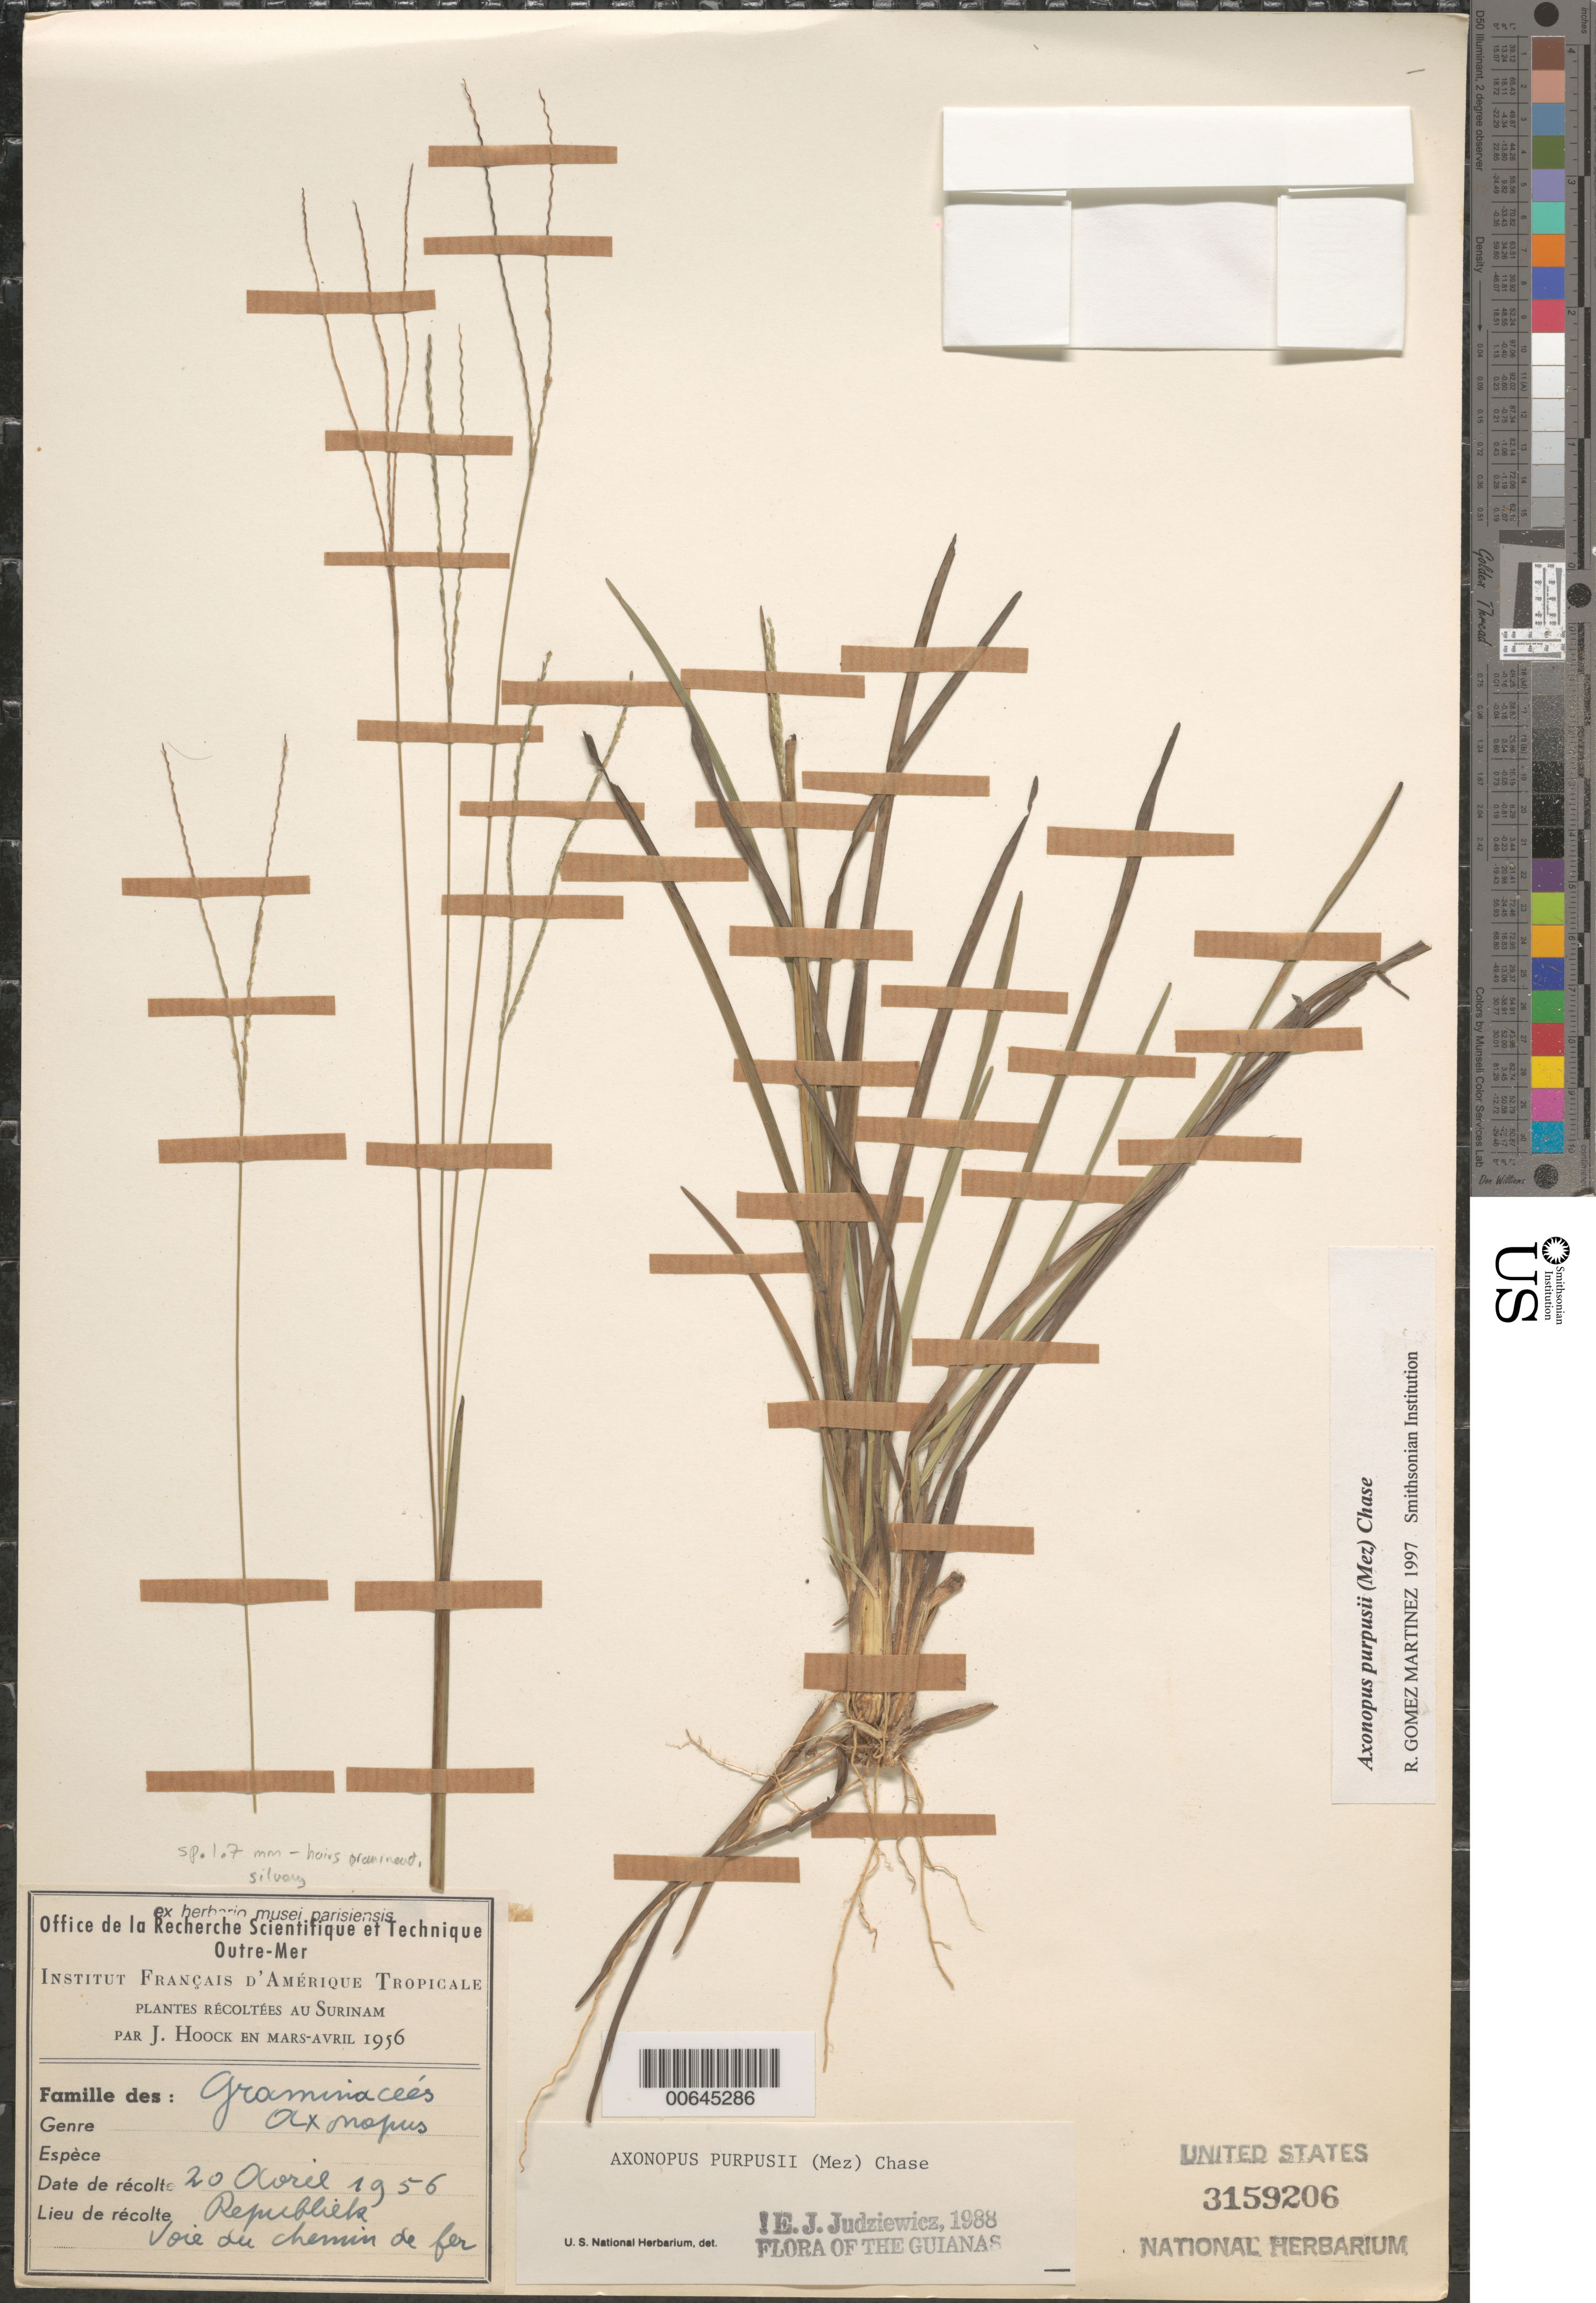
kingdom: Plantae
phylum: Tracheophyta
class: Liliopsida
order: Poales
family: Poaceae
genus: Axonopus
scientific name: Axonopus purpusii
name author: (Mez) Chase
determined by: Gomez Martinez, R.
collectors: J. Hoock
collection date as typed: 20-Apr-56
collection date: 1956-04-20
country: Suriname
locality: Republiek, Voie Chemin de fer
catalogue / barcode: US 3159206